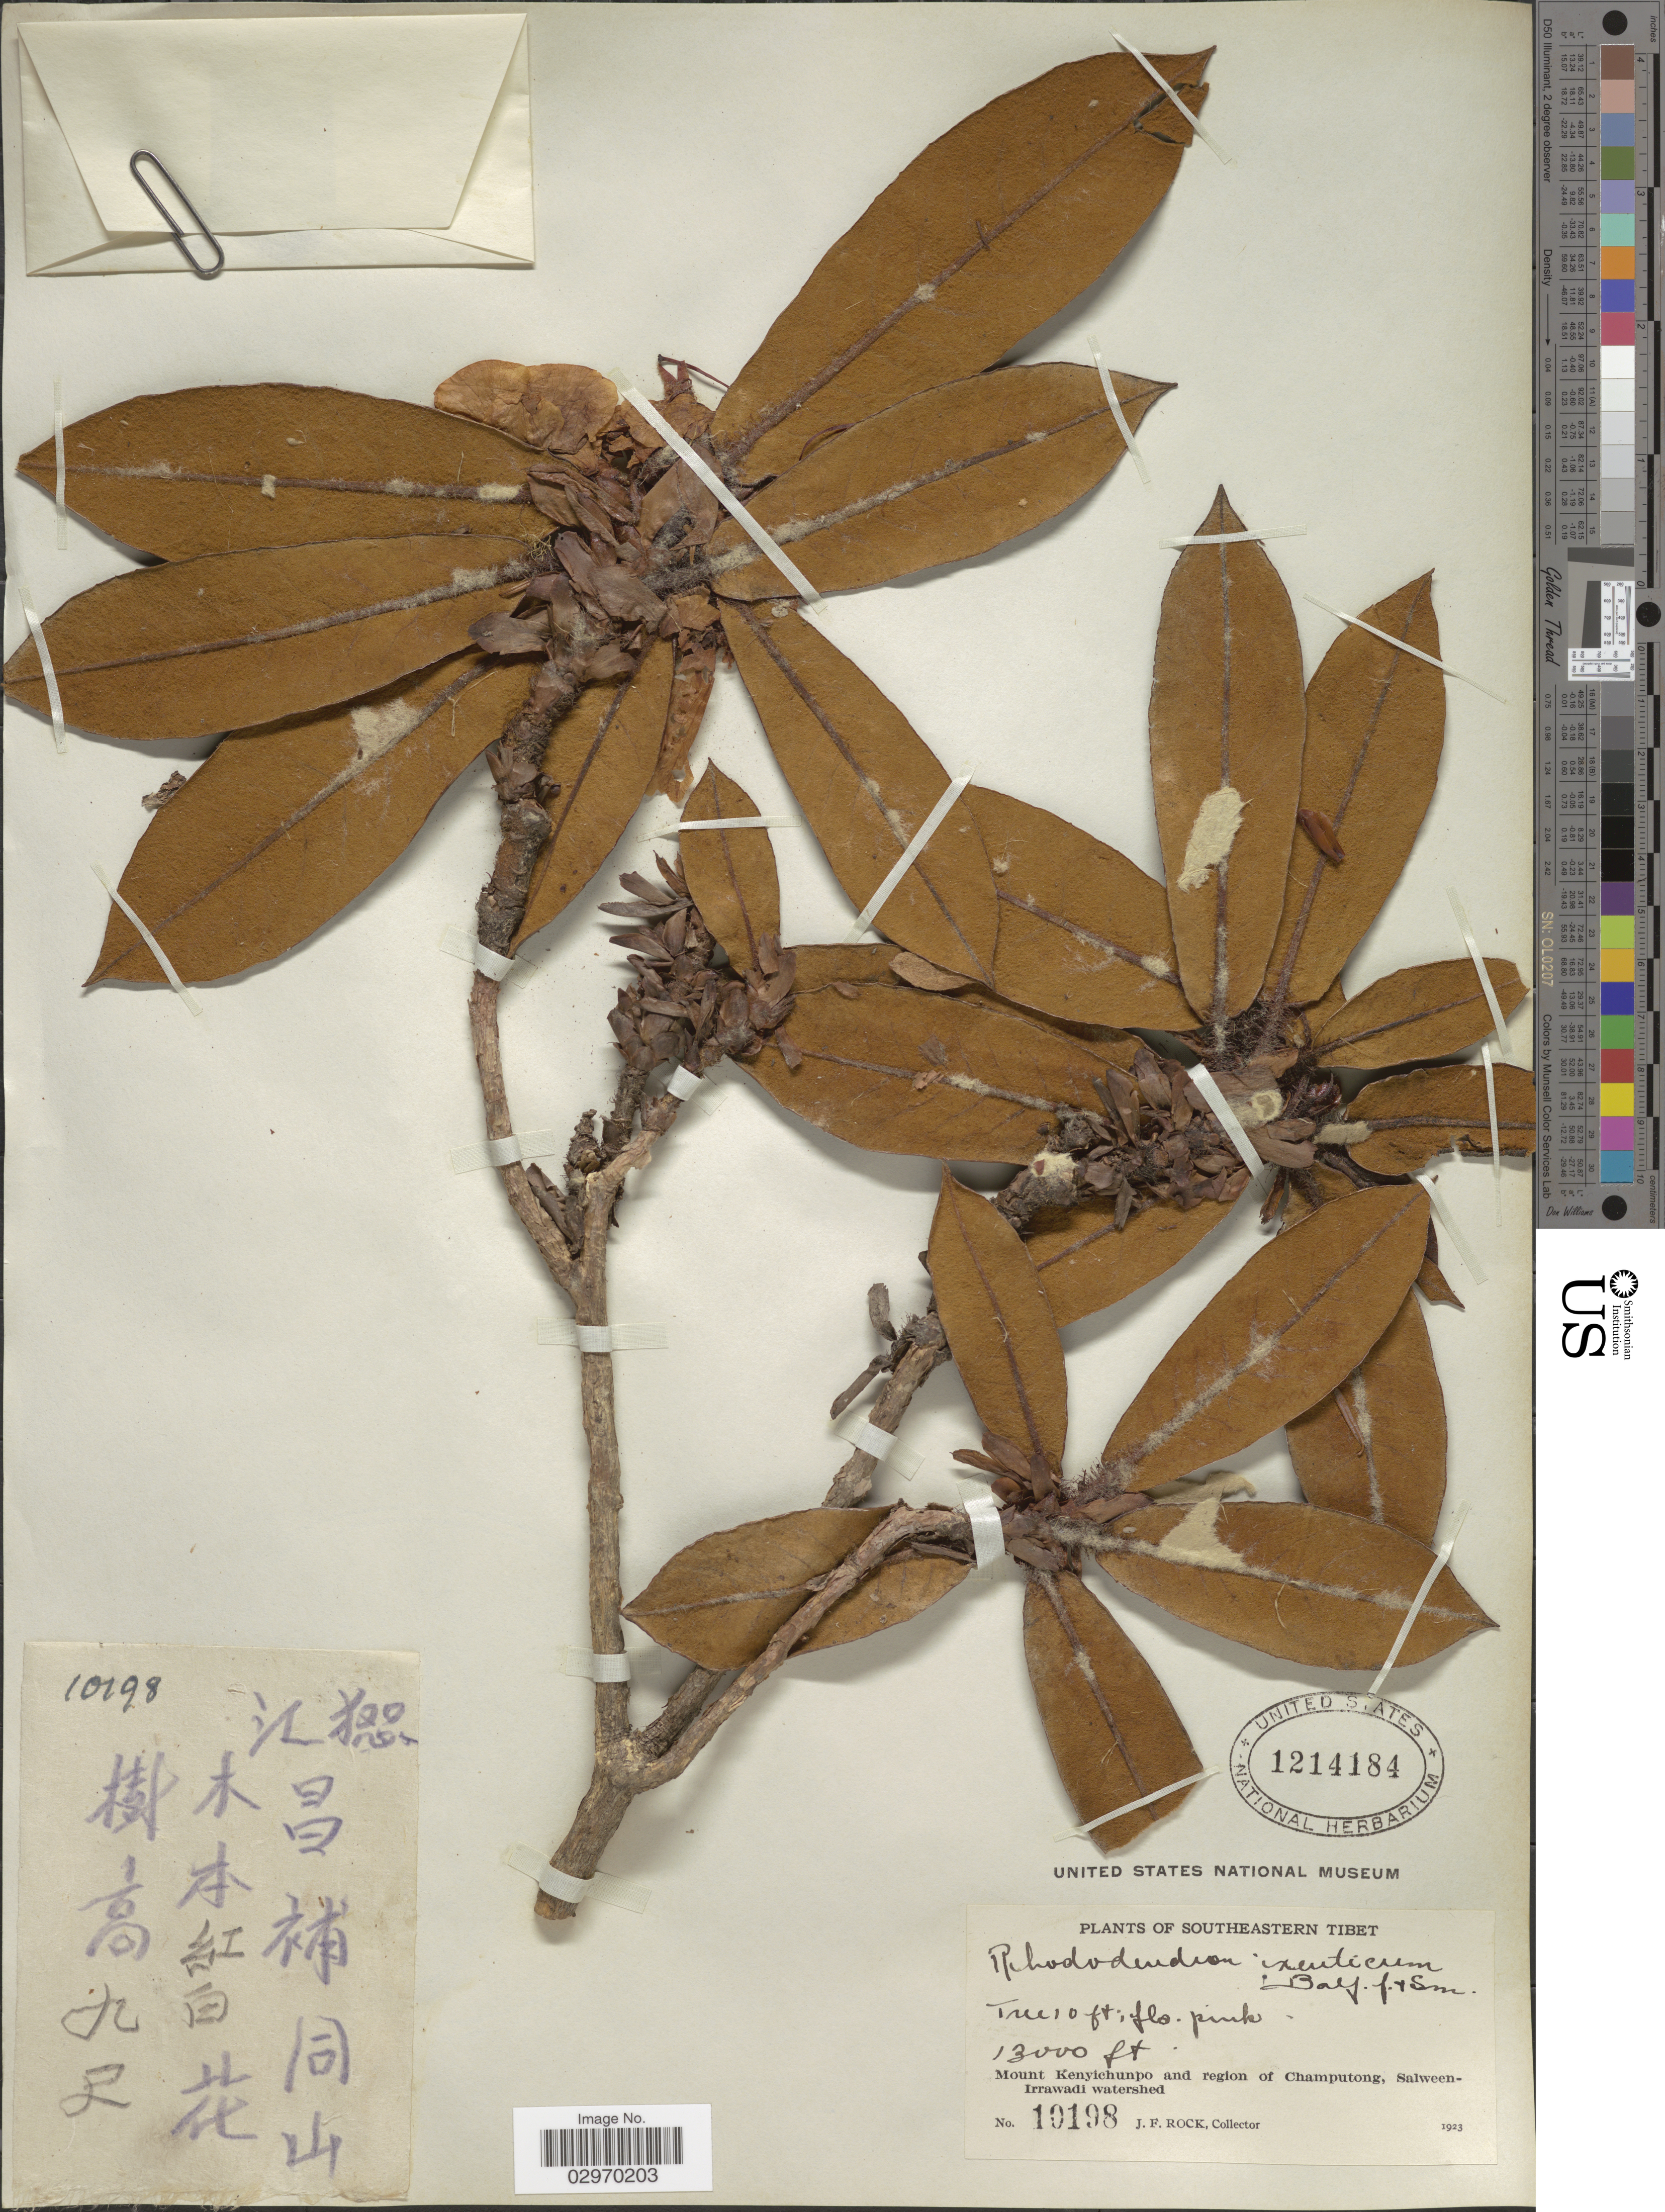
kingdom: Plantae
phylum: Tracheophyta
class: Magnoliopsida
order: Ericales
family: Ericaceae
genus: Rhododendron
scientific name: Rhododendron crinigerum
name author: Franch.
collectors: J. Rock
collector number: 10198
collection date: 1923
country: China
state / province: Xizang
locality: Southeastern Tibet. Mount Kenyichunpo and region of Champutong, Salween-Irrawadi watershed.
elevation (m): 3962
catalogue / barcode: US 1214184